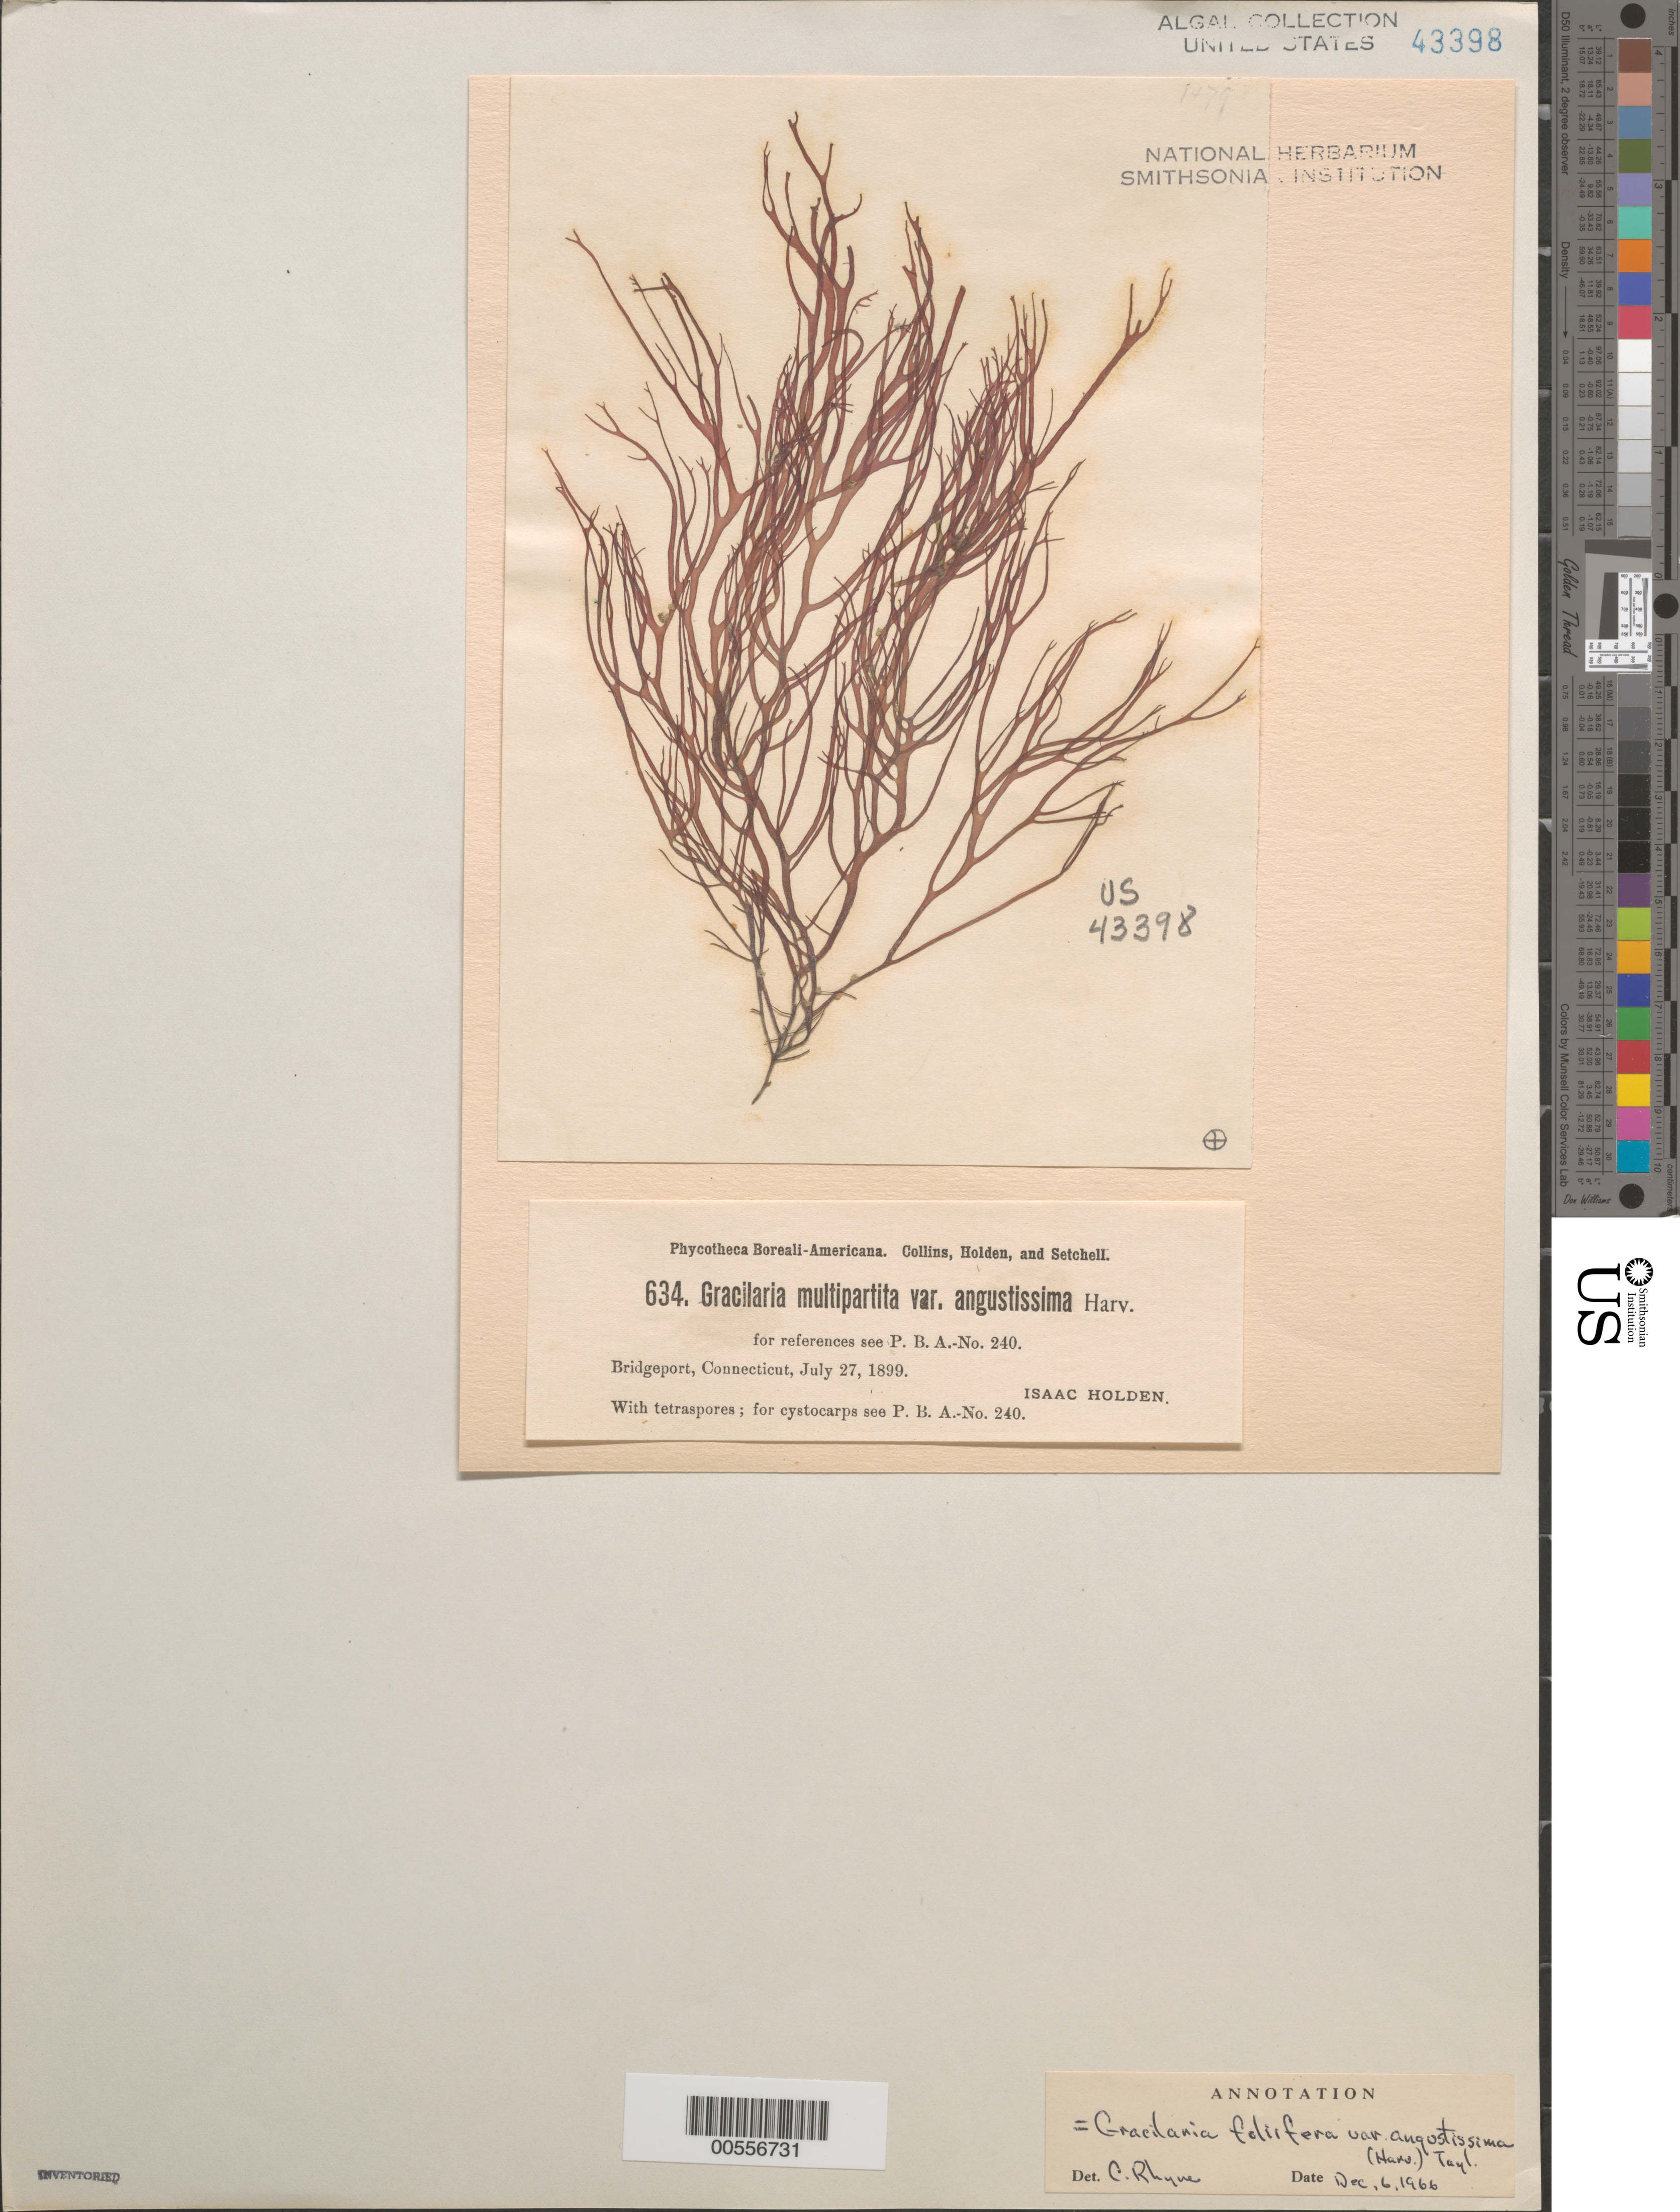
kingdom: Plantae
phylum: Rhodophyta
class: Florideophyceae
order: Gracilariales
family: Gracilariaceae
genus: Gracilaria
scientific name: Gracilaria foliifera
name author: (Forssk.) Børgesen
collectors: I. Holden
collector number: PB-A 634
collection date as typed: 27 Jul 1899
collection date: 1899-07-27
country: United States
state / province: Connecticut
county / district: Fairfield County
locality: Bridgeport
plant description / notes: Collins, Holden & Setchell, Phycotheca Boreali-Americana, as Gracilaria multipartita v. angustissima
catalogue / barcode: US 43398